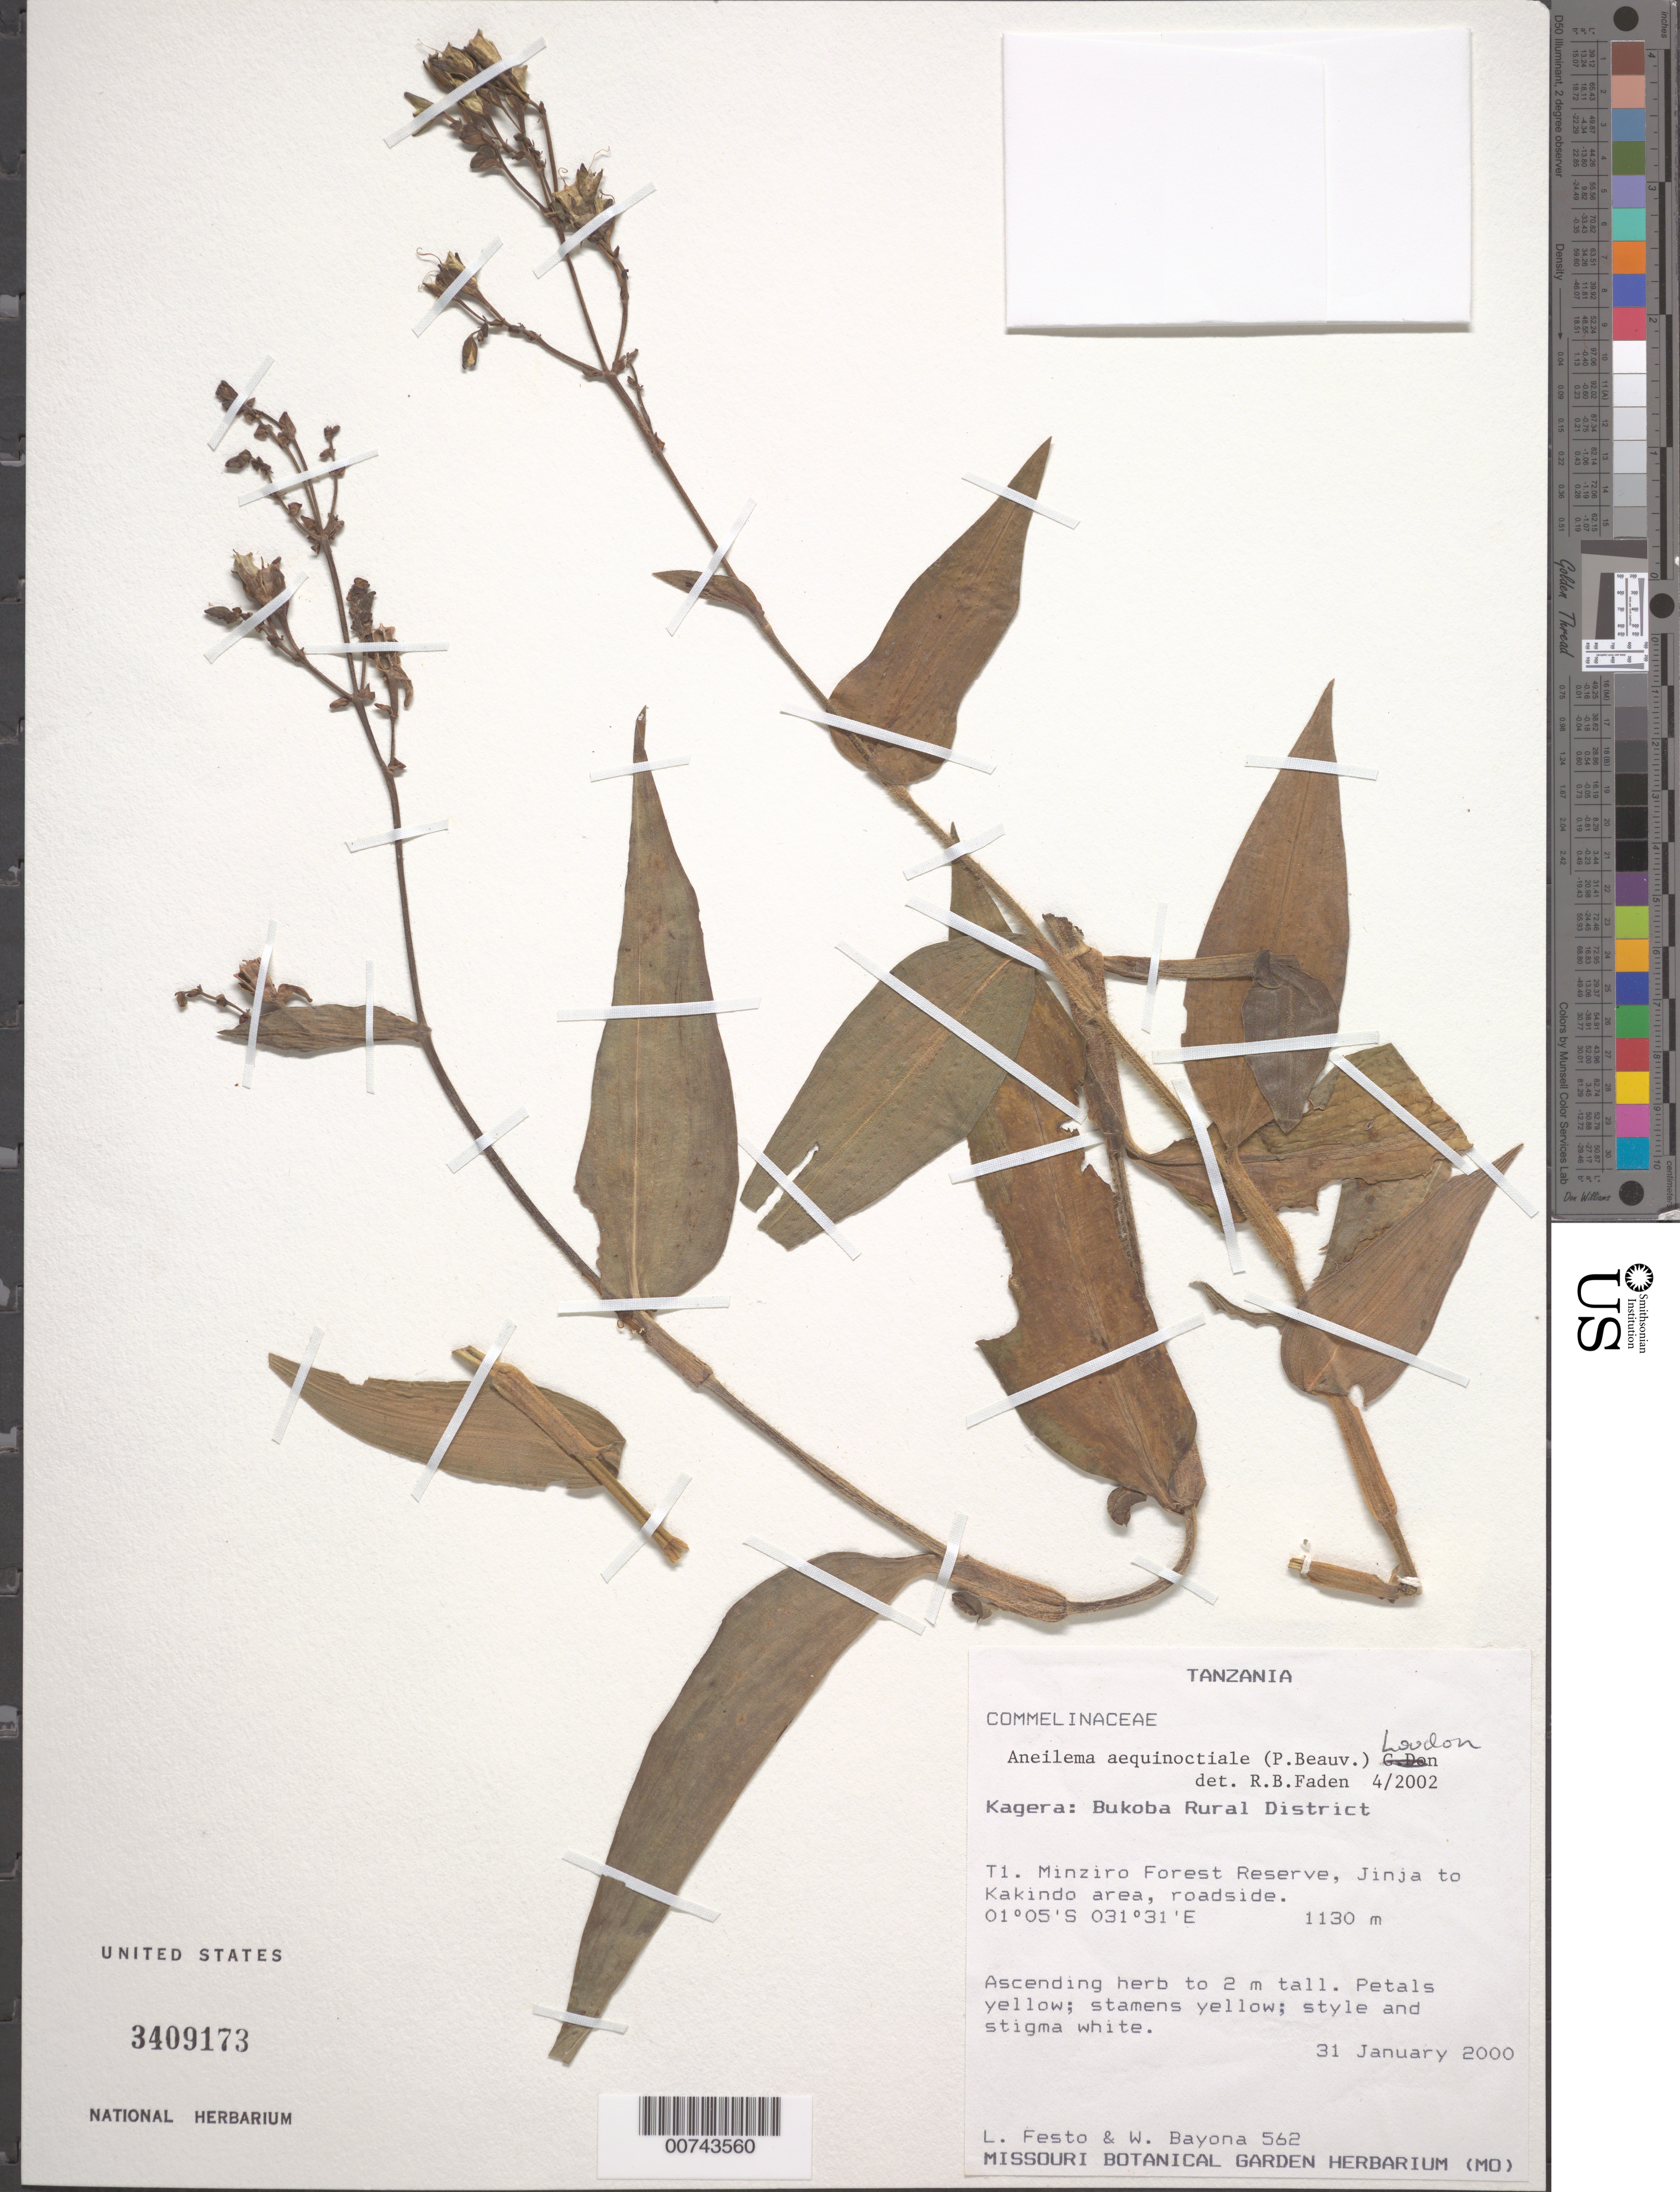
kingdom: Plantae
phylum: Tracheophyta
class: Liliopsida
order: Commelinales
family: Commelinaceae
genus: Aneilema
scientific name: Aneilema aequinoctiale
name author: (P. Beauv.) Loudon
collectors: L. Festo & W. Bayona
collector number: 562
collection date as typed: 31 Jan 2000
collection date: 2000-01-31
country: Tanzania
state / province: Kagera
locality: T1, Minziro Forest Reserve, Jinja to Kakindo area.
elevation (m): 1130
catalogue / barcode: US 3409173